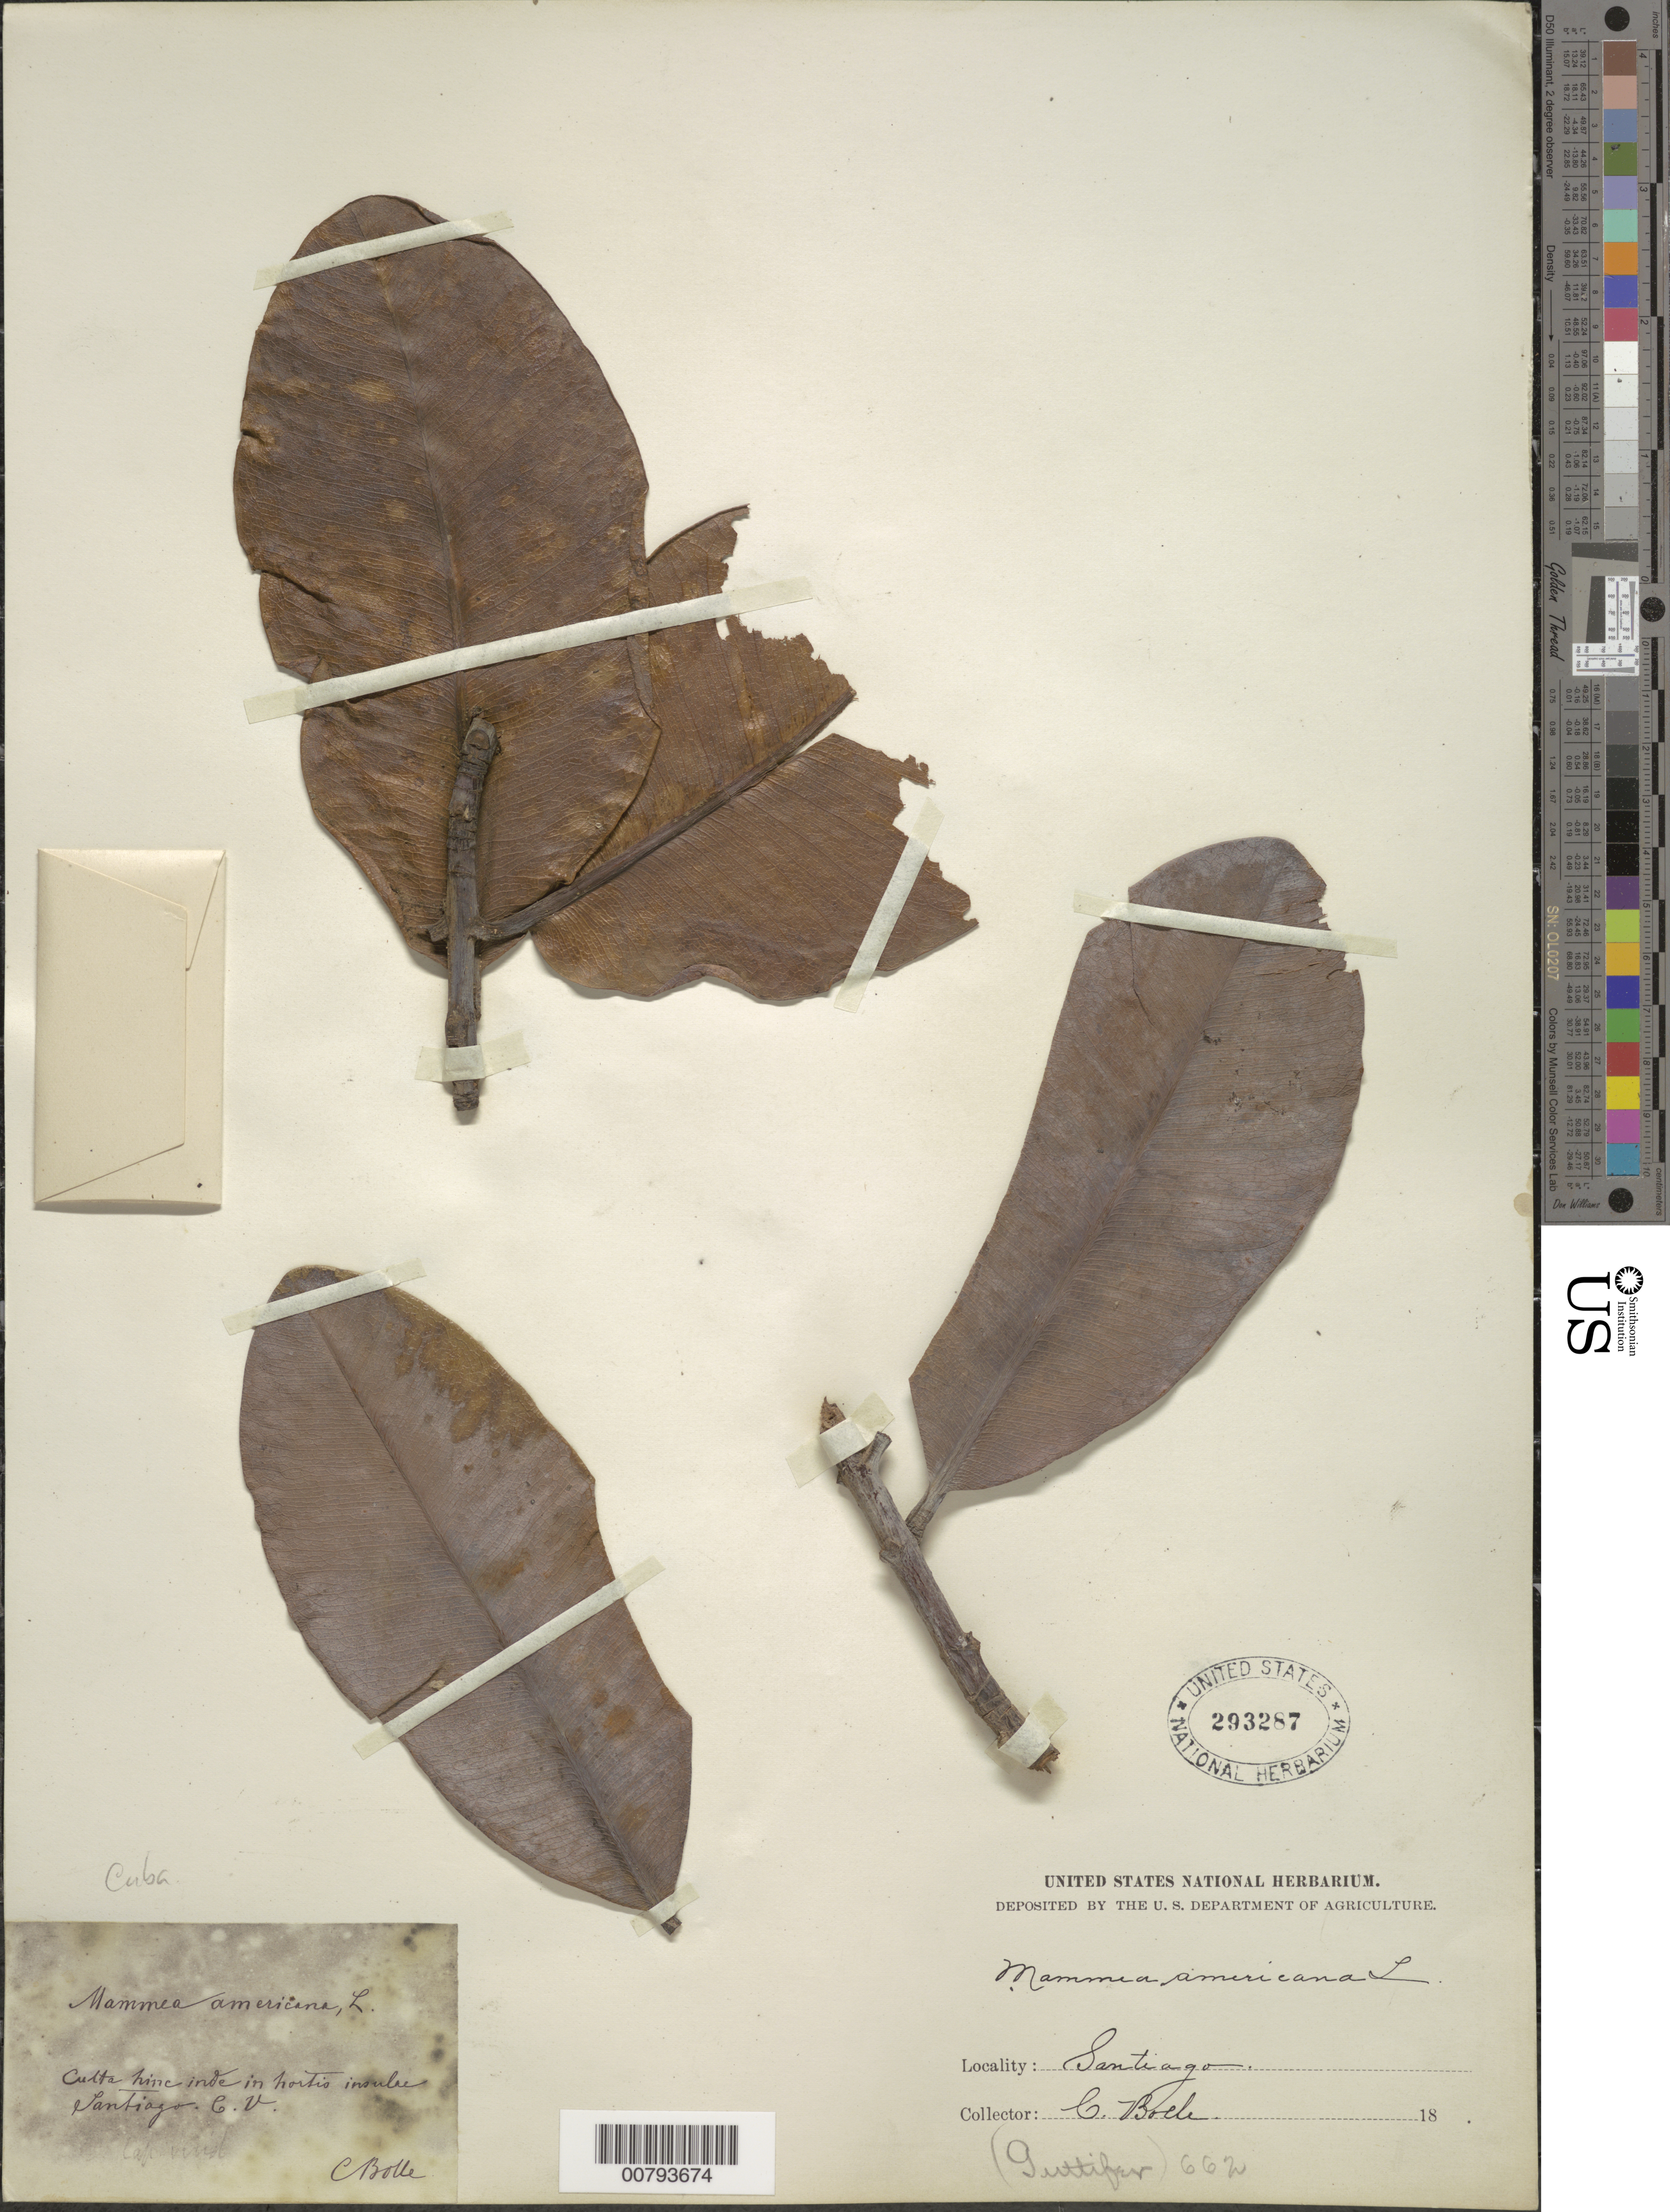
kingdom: Plantae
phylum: Tracheophyta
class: Magnoliopsida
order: Malpighiales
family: Calophyllaceae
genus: Mammea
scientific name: Mammea americana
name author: L.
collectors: C. Boele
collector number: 662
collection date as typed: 18--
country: Cuba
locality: Santiago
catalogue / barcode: US 293287